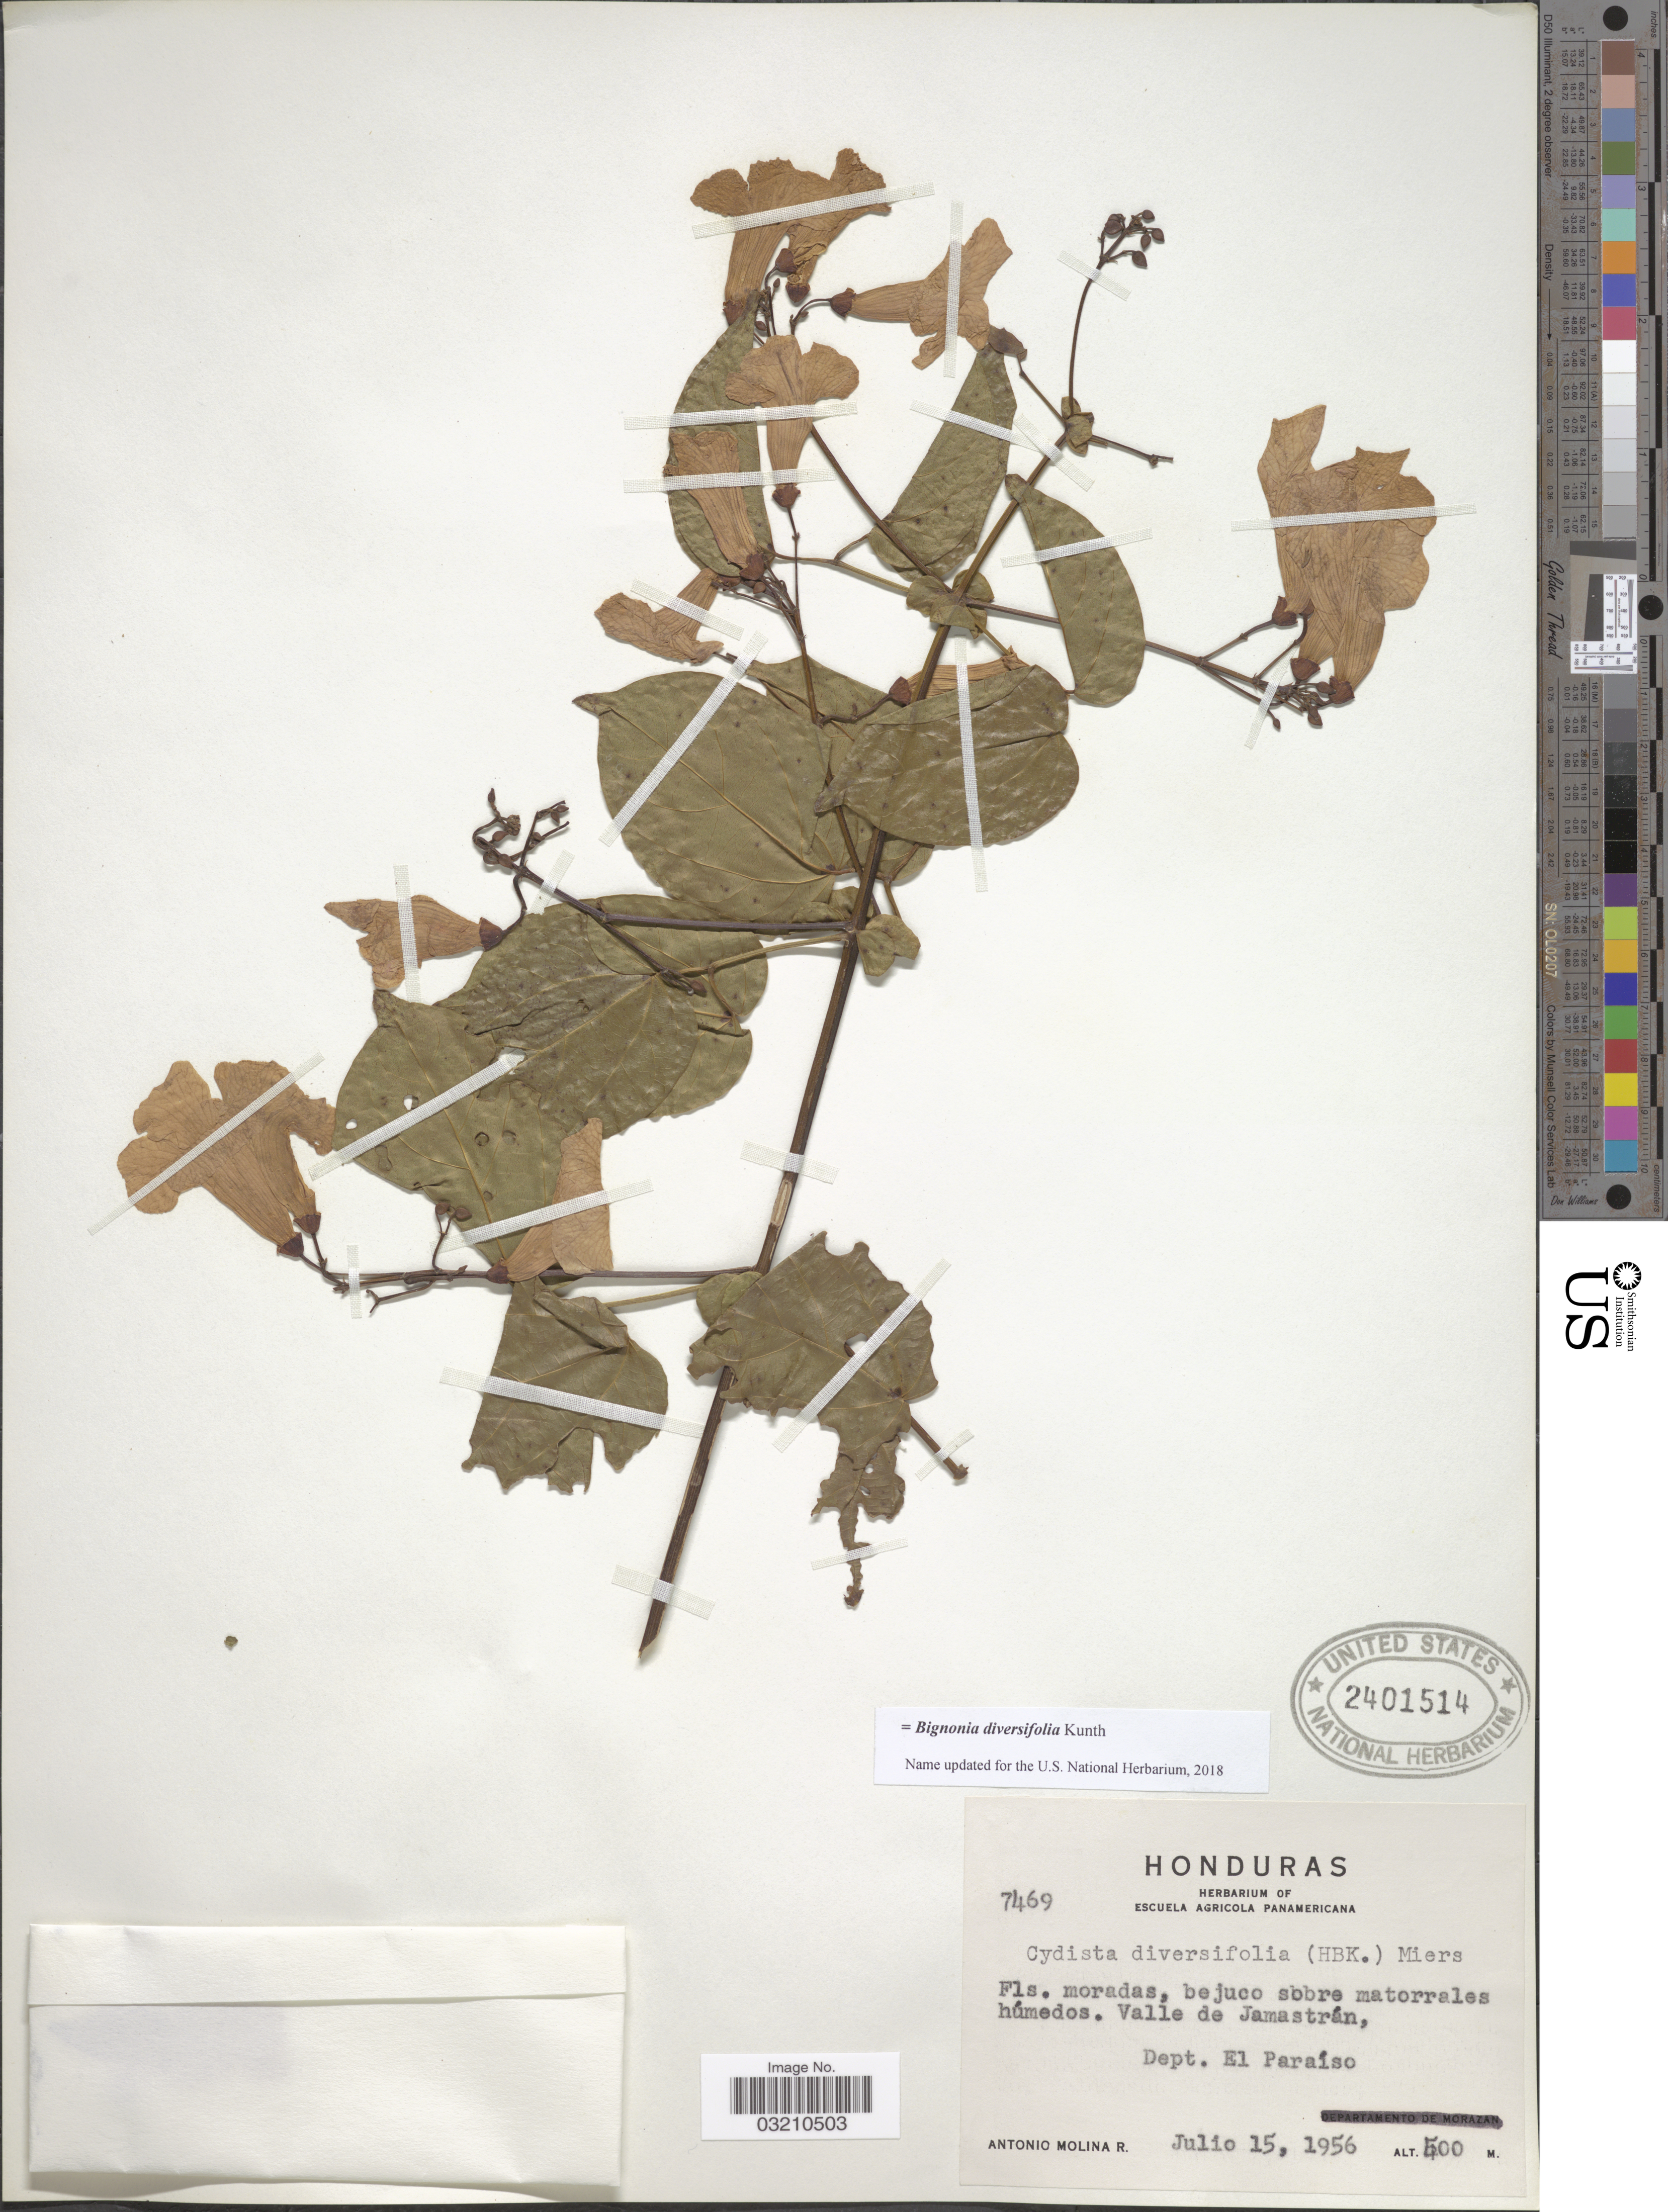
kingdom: Plantae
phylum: Tracheophyta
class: Magnoliopsida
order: Lamiales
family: Bignoniaceae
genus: Bignonia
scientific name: Bignonia diversifolia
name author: Kunth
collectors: A. Molina R.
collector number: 7469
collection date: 1956-07-15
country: Honduras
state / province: El Paraíso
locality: Valle de Jamastrán. Dept. El Paraíso.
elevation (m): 500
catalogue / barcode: US 2401514